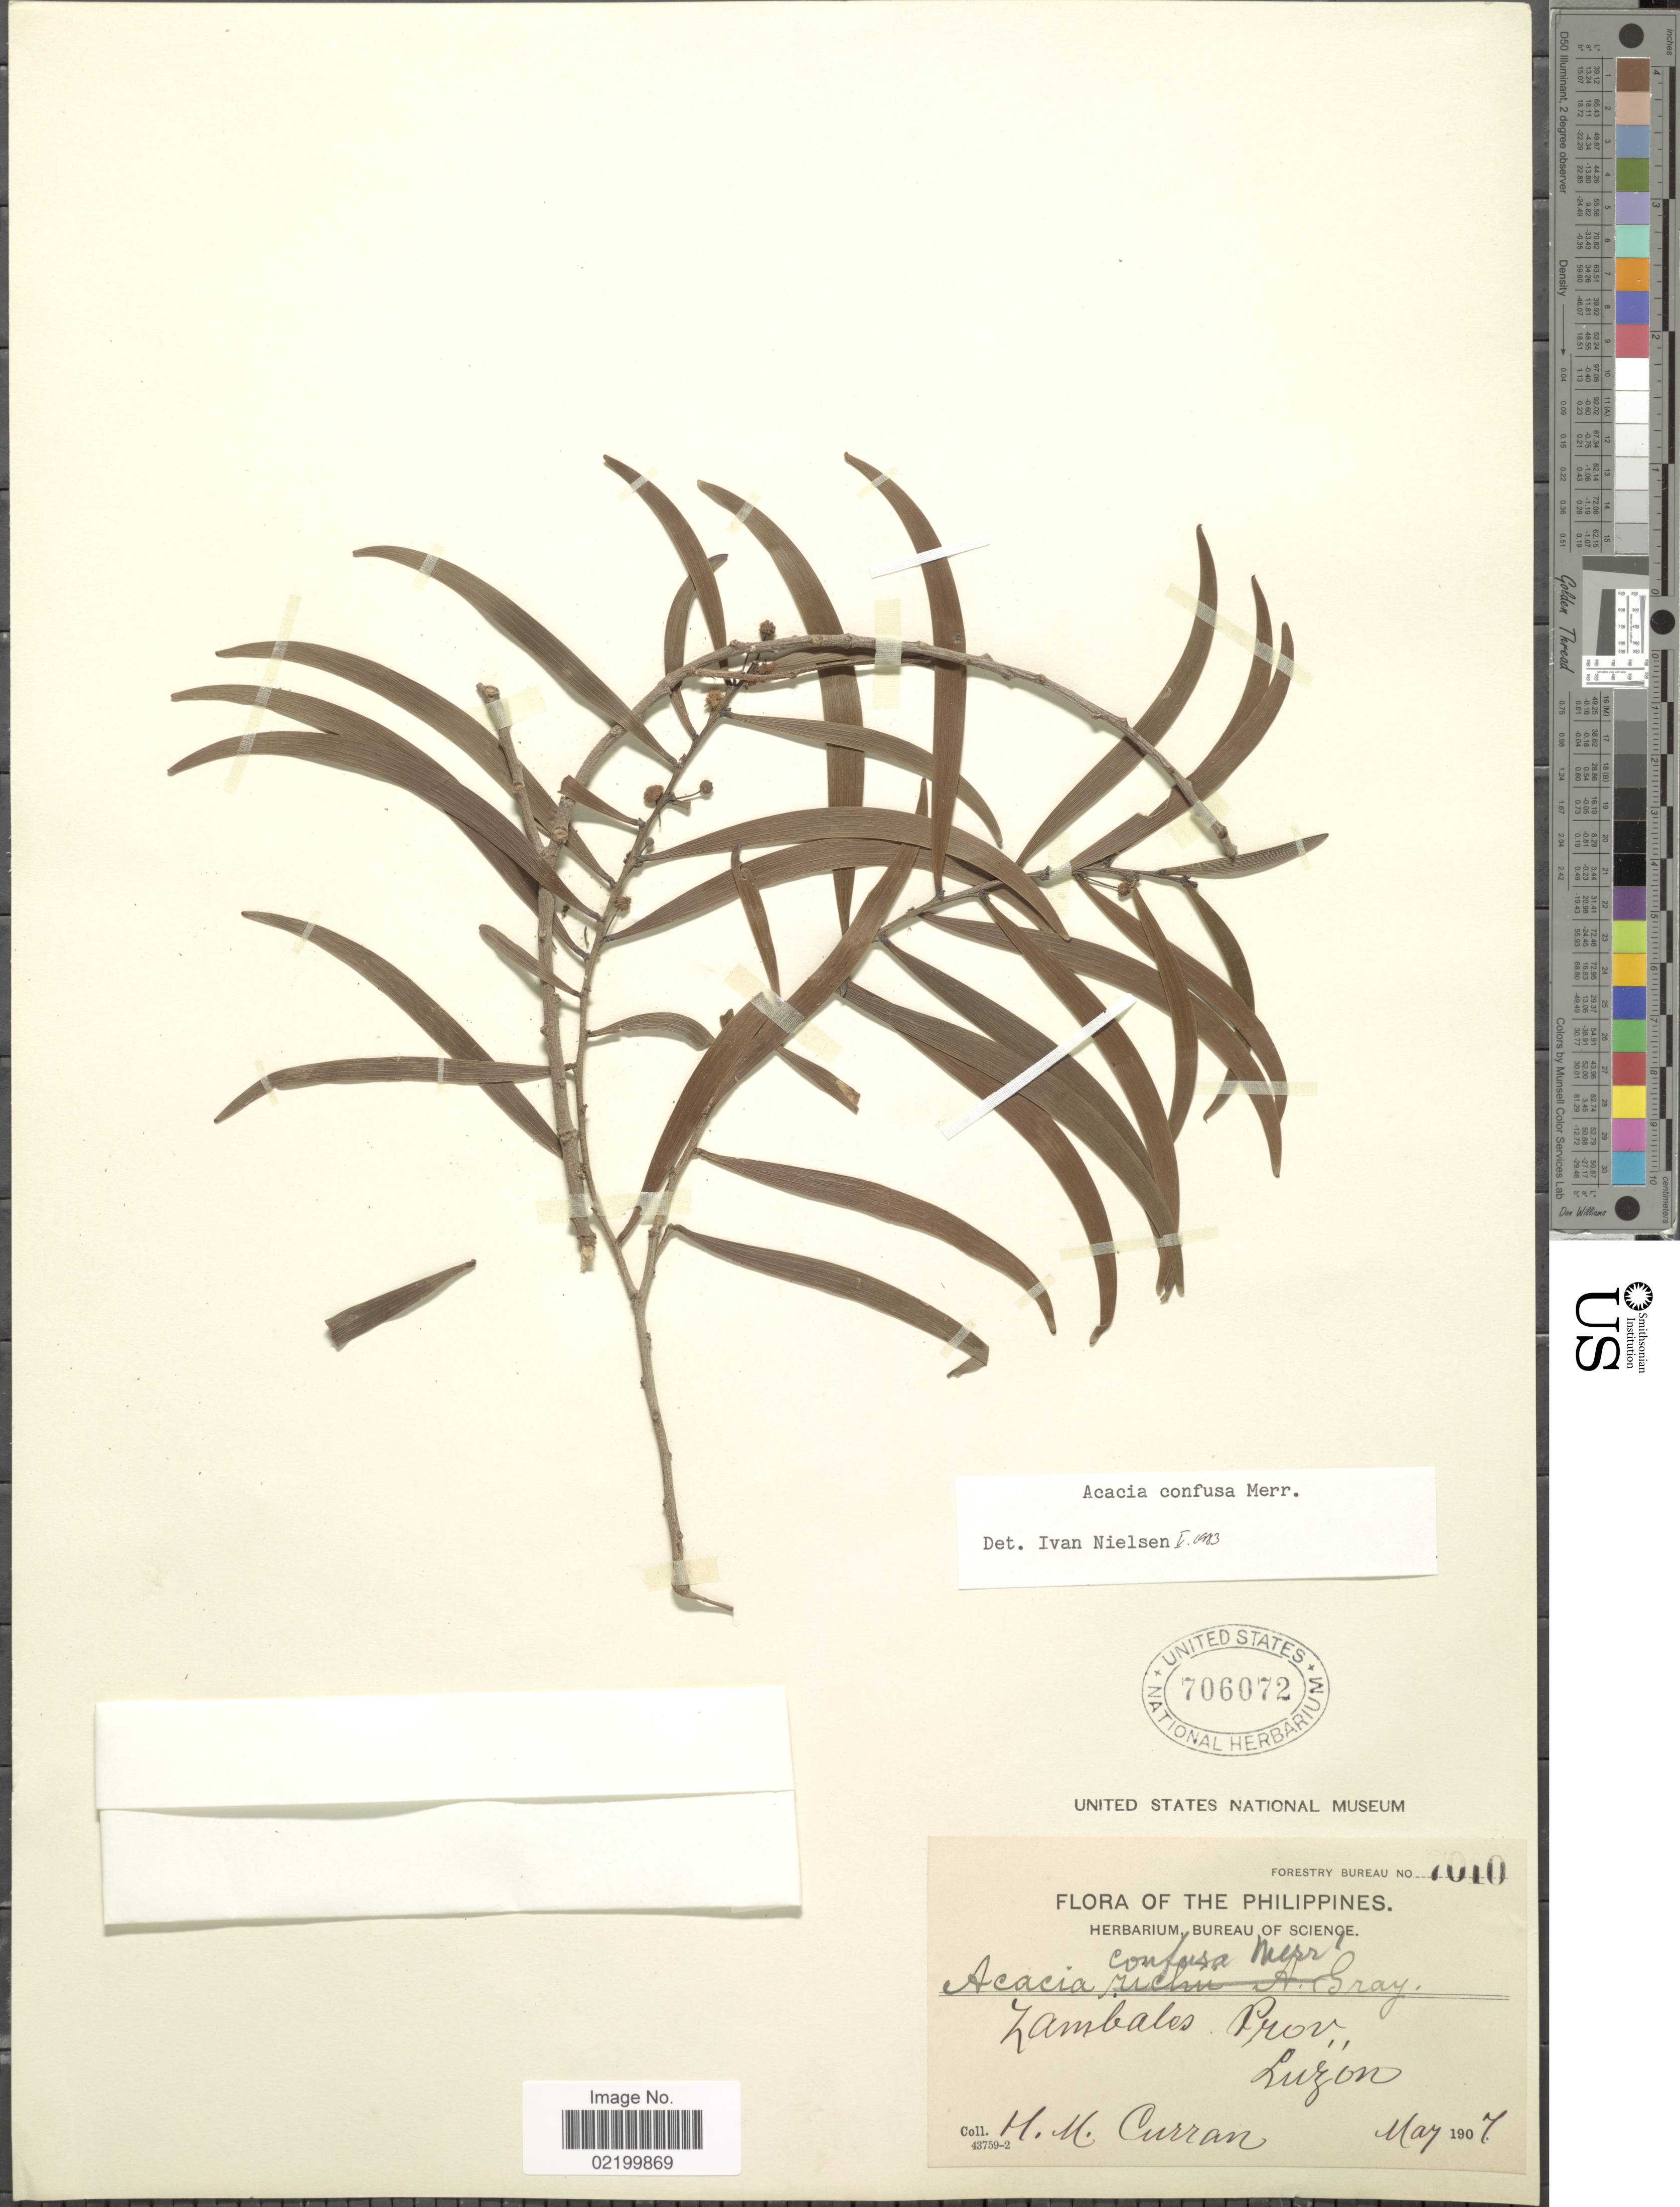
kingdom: Plantae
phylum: Tracheophyta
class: Magnoliopsida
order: Fabales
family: Fabaceae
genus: Acacia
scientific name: Acacia confusa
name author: Merr.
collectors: H. M. Curran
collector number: Forestry Bureau 7010*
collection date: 1907-05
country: Philippines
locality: Zambales. Prov. Luzon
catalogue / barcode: US 706072